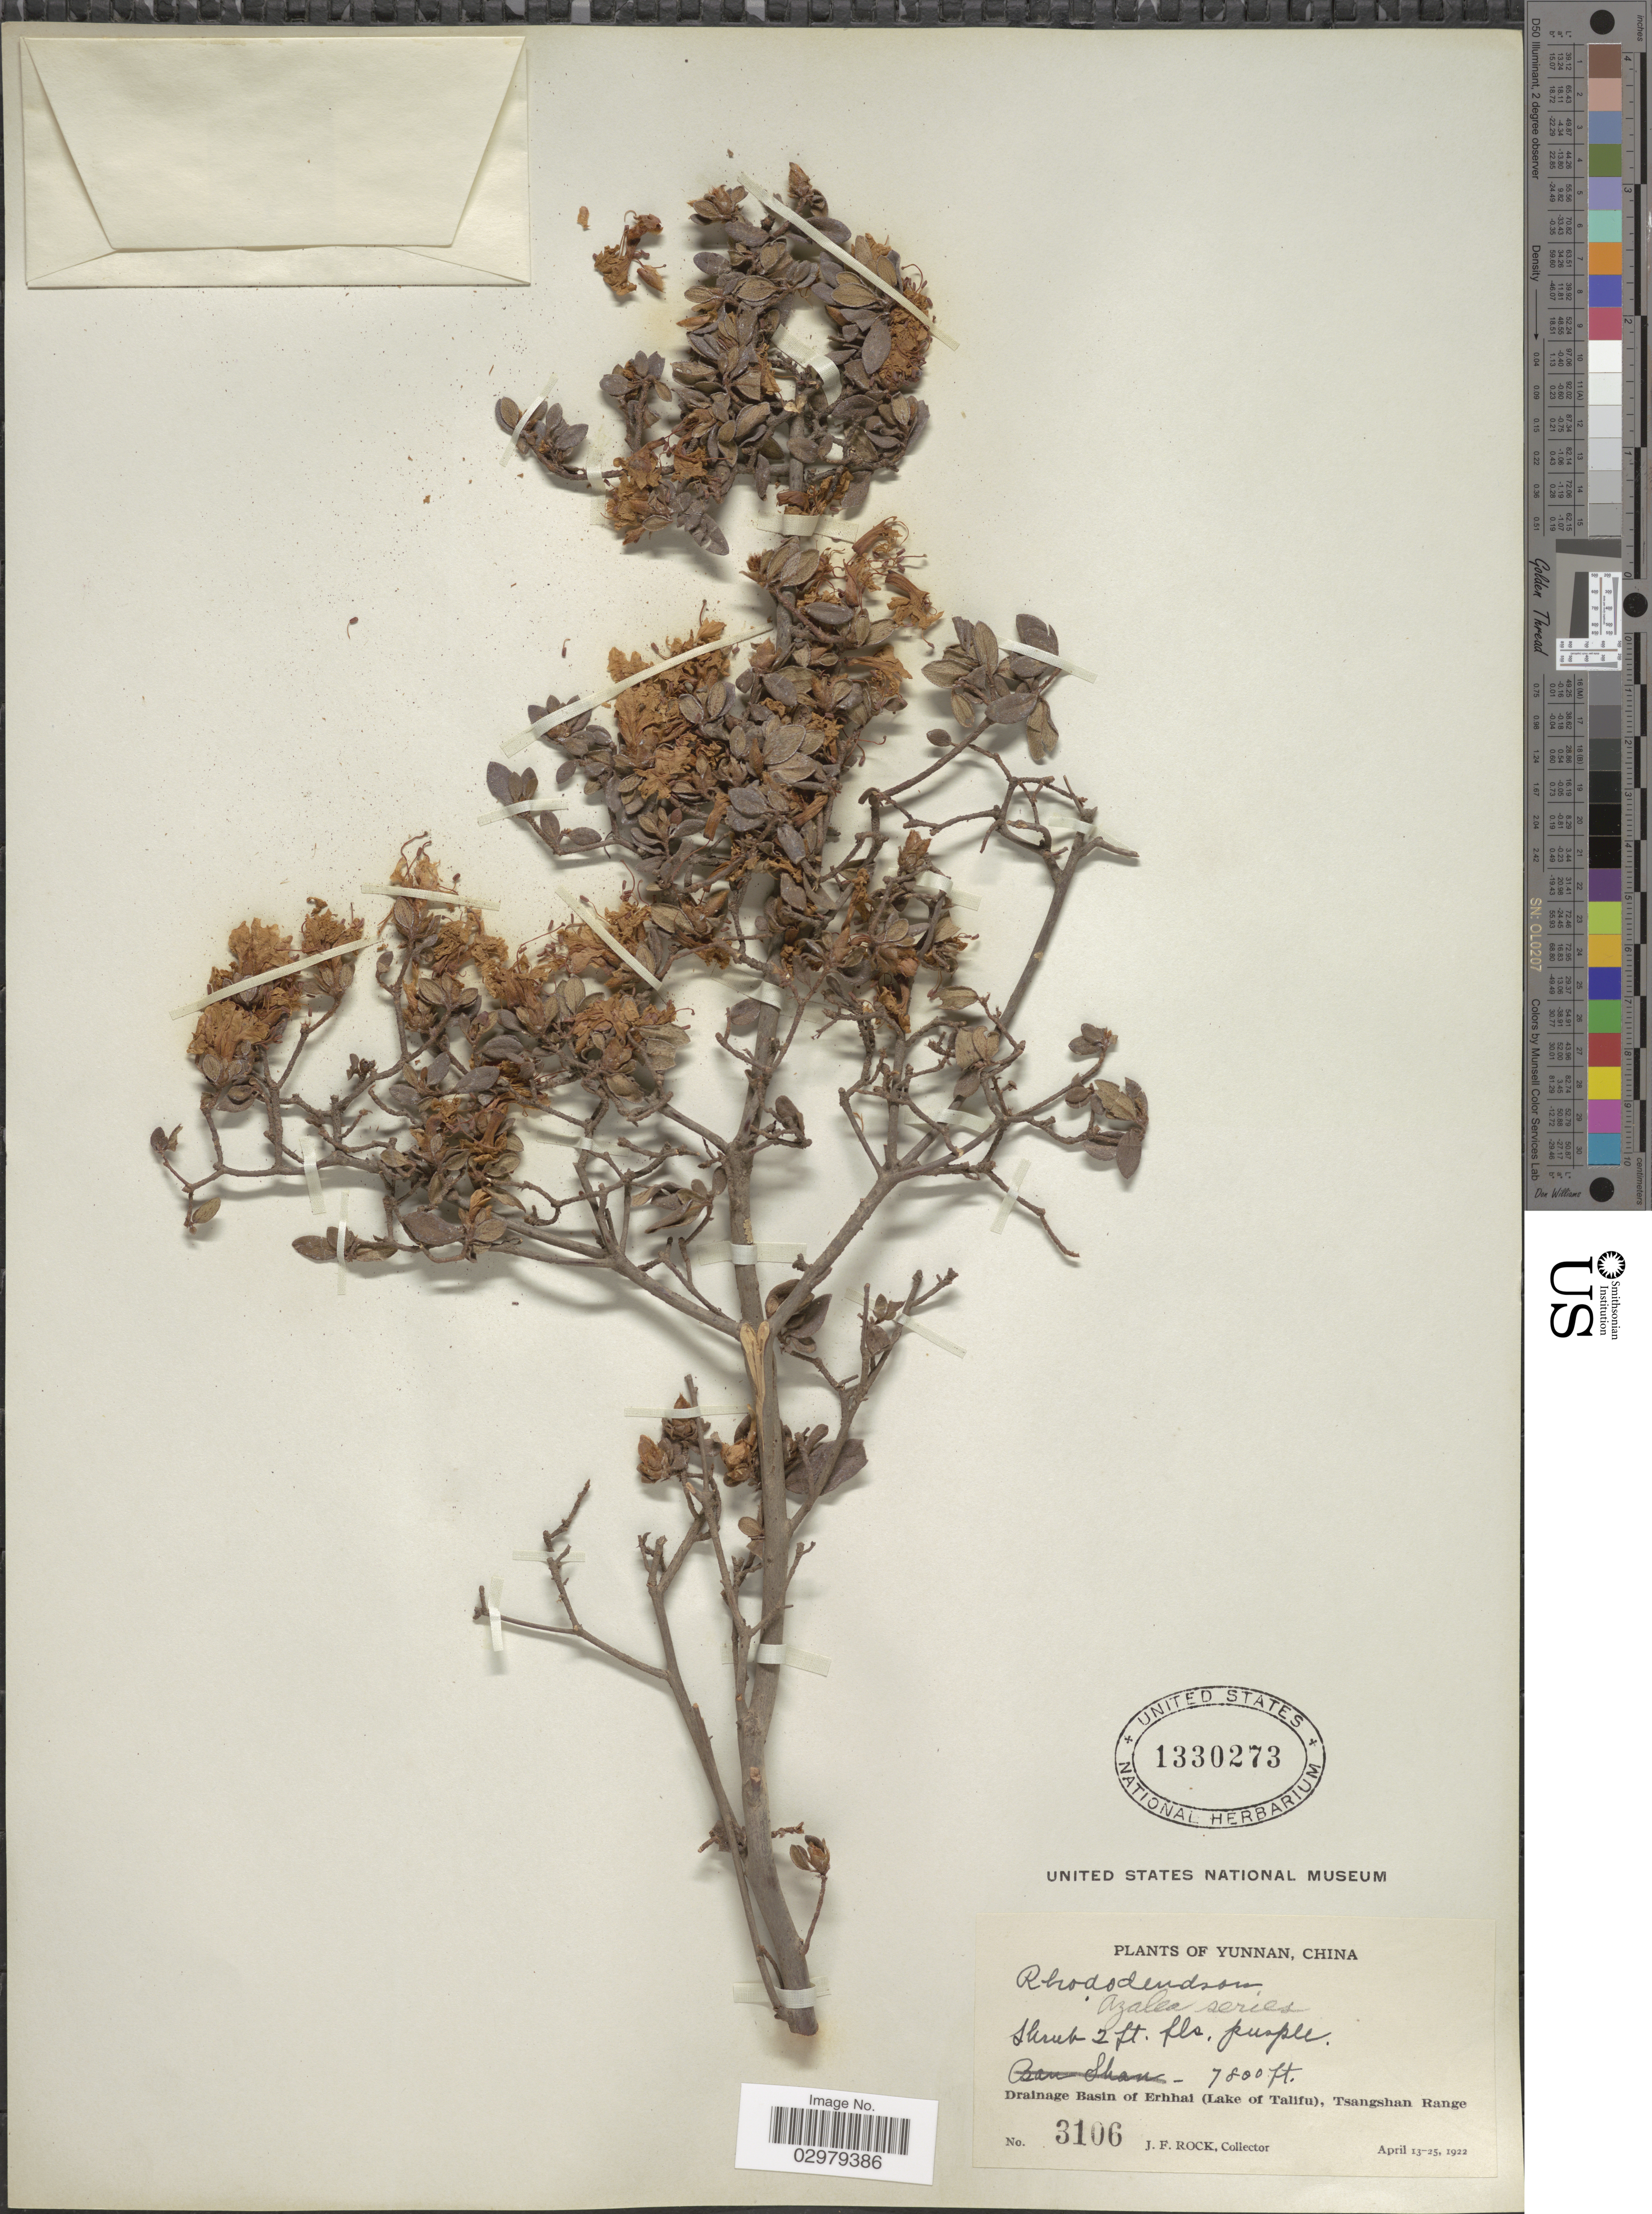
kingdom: Plantae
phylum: Tracheophyta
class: Magnoliopsida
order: Ericales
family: Ericaceae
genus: Rhododendron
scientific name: Rhododendron sp.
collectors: J. Rock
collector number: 3106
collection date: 1922-04-13/1922-04-25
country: China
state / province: Yunnan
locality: Drainage Basin of Erhhai (Lake of Talifu), Tsangshan Range.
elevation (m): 2377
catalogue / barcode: US 1330273